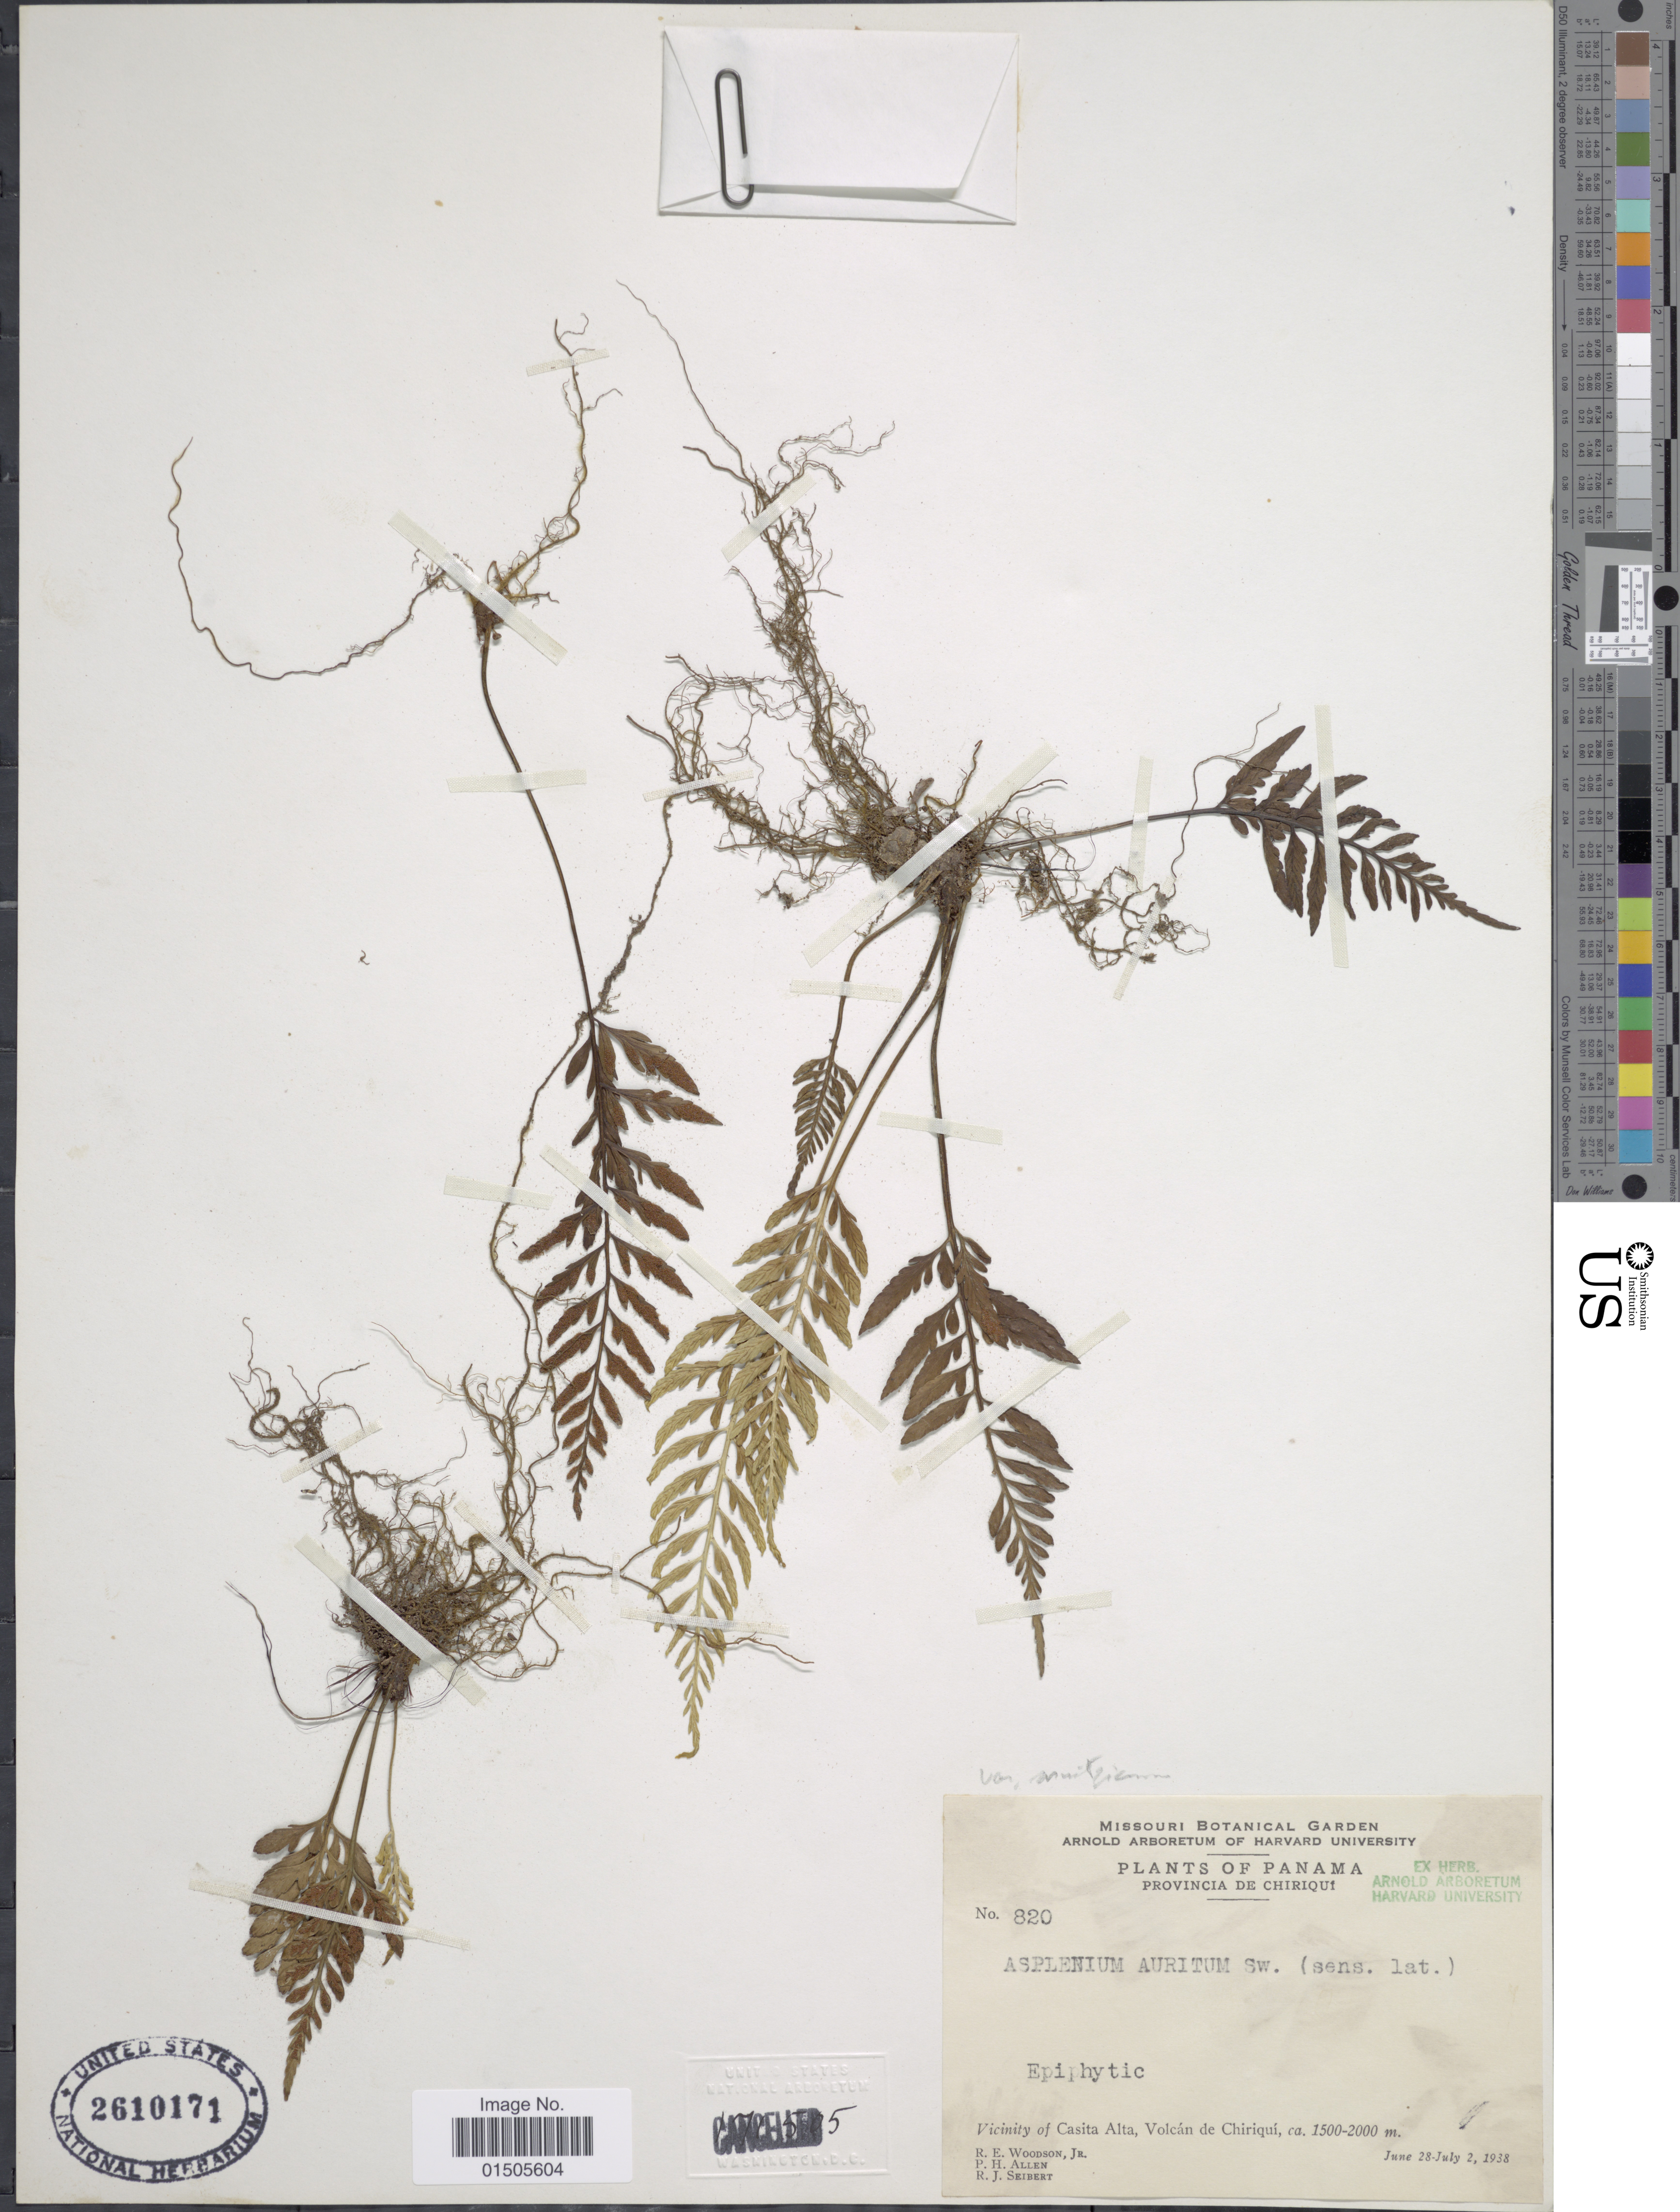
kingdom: Plantae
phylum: Tracheophyta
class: Polypodiopsida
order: Polypodiales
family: Aspleniaceae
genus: Asplenium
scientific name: Asplenium auritum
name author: Sw.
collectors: R. E. Woodson, P. H. Allen & R. Leibert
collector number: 820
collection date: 1938-06-28/1938-07-02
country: Panama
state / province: Chiriqui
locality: Vicinity of Casita Alta, Volcan de Chiriqui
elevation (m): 1500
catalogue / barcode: US 2610171